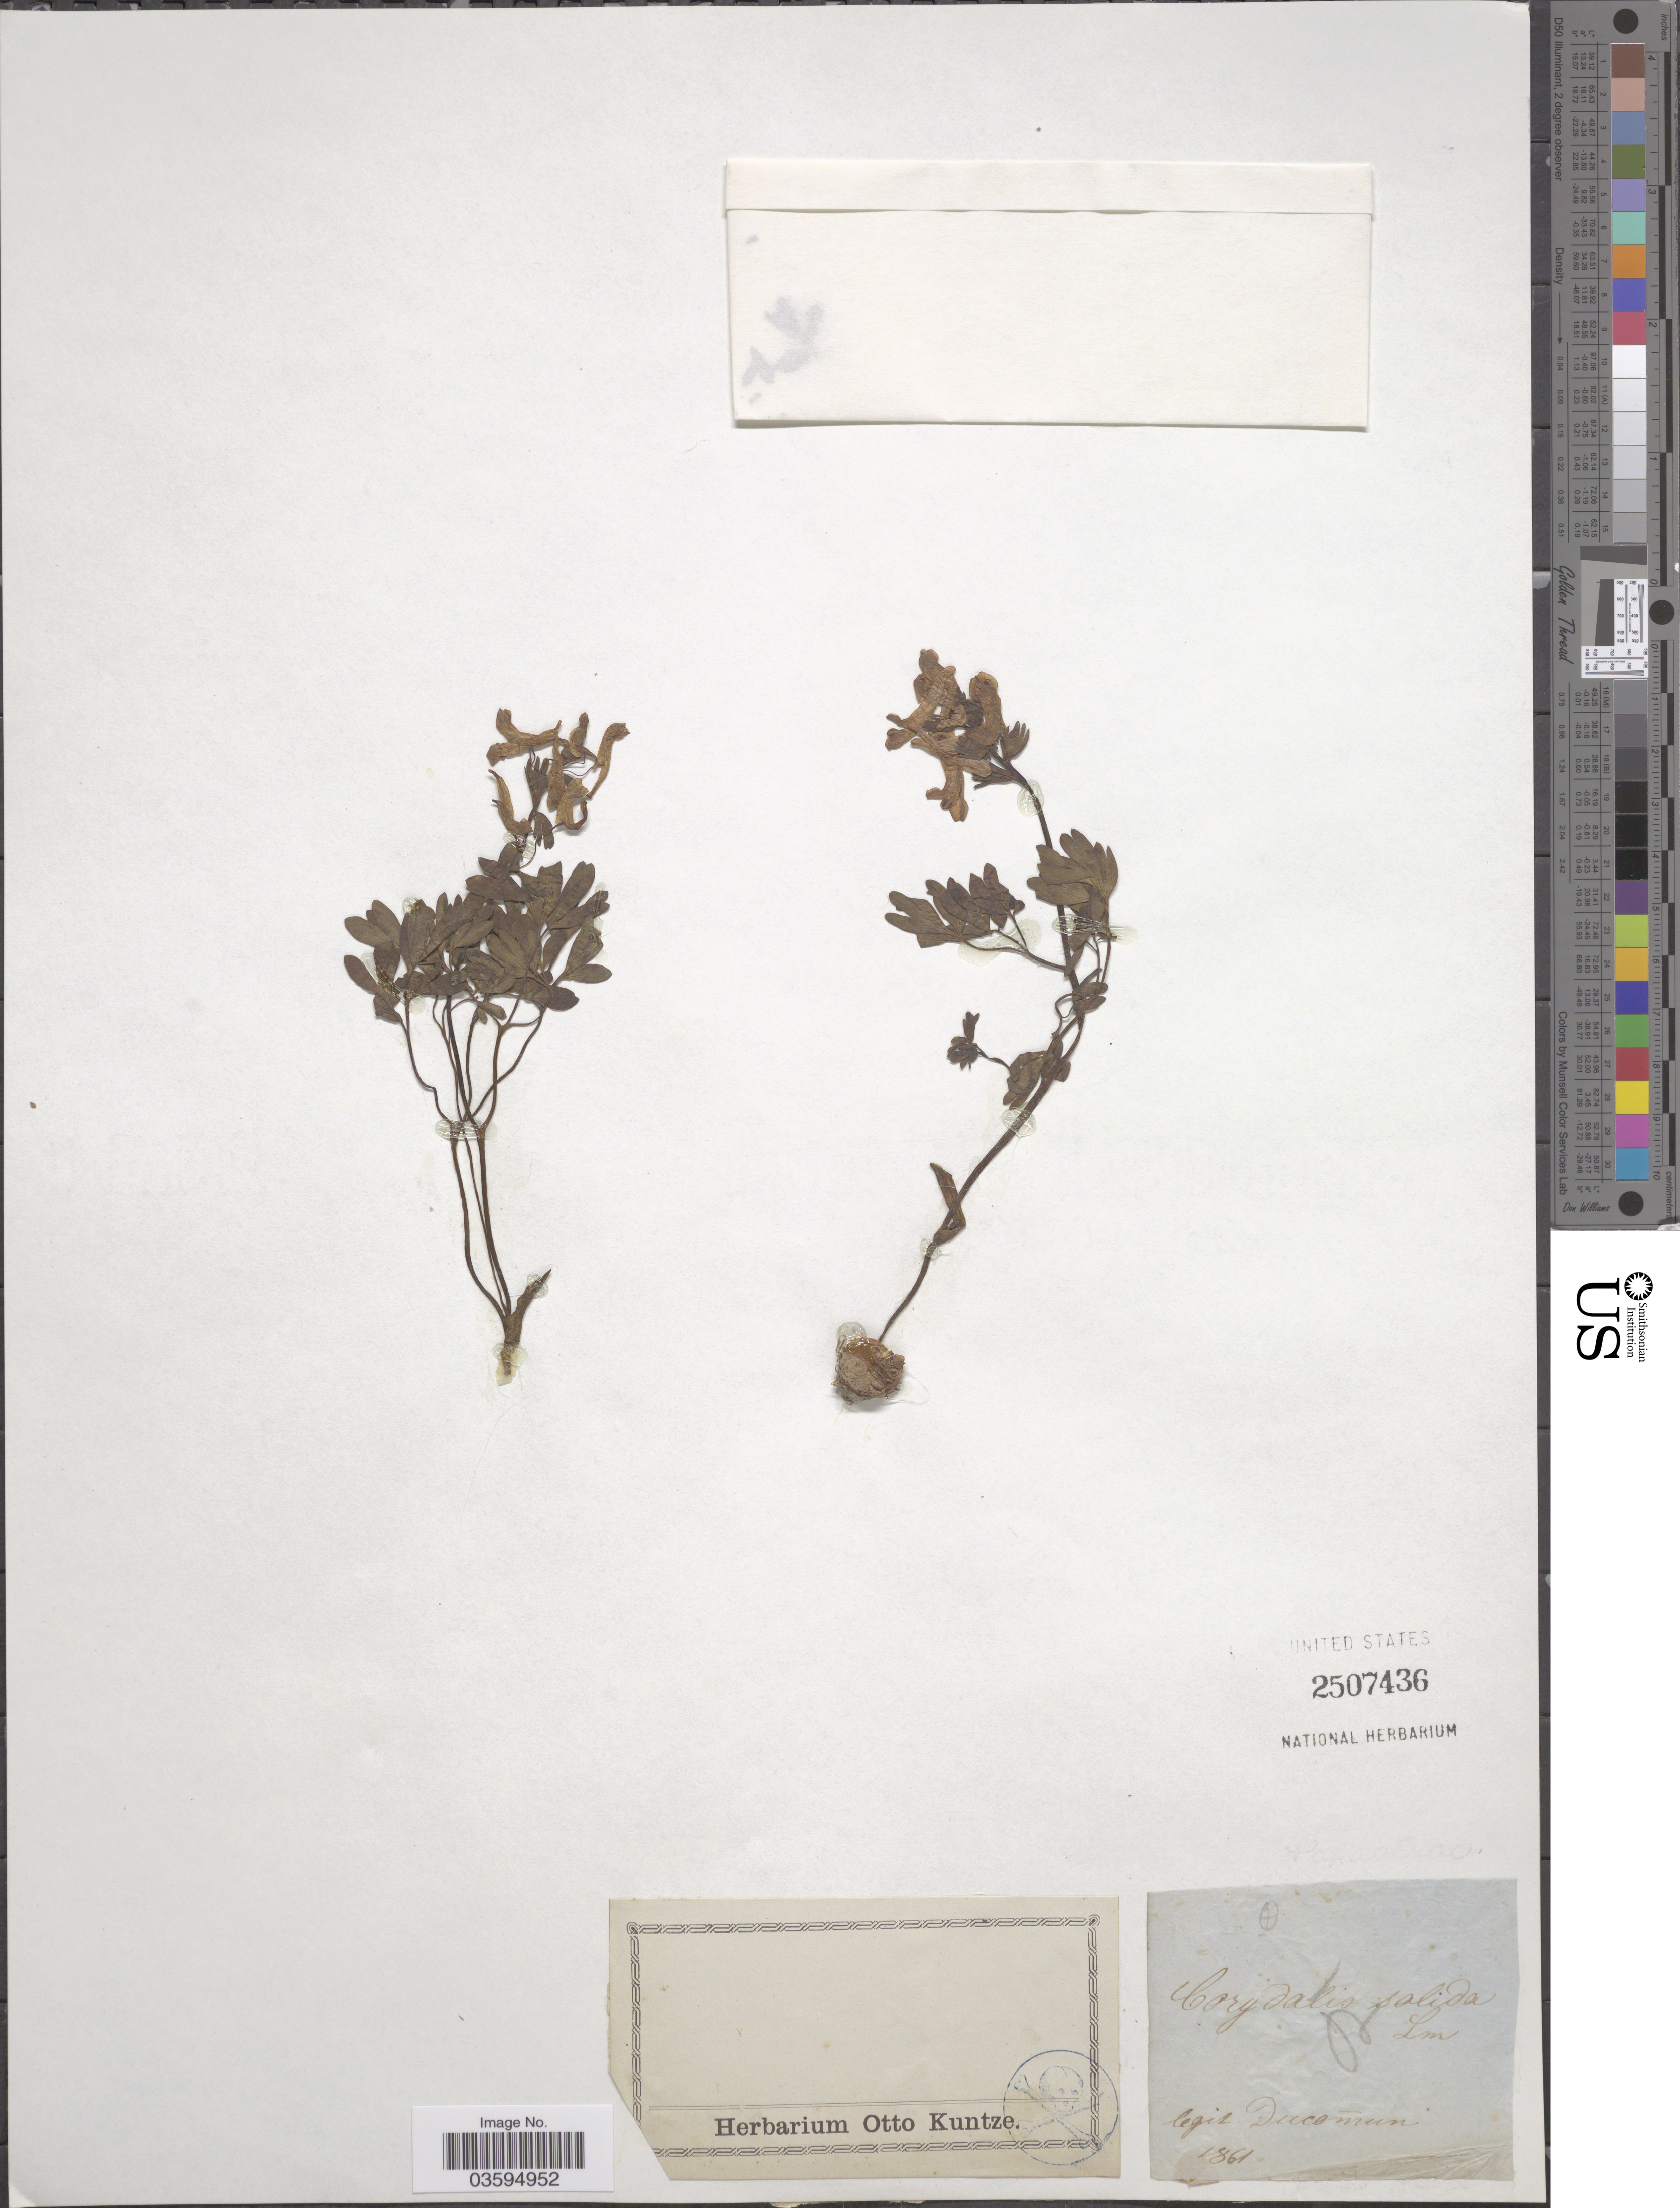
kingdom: Plantae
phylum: Tracheophyta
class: Magnoliopsida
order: Ranunculales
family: Papaveraceae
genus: Corydalis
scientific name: Corydalis solida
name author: (L.) Clairv.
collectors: Ducommun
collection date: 1861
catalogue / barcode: US 2507436